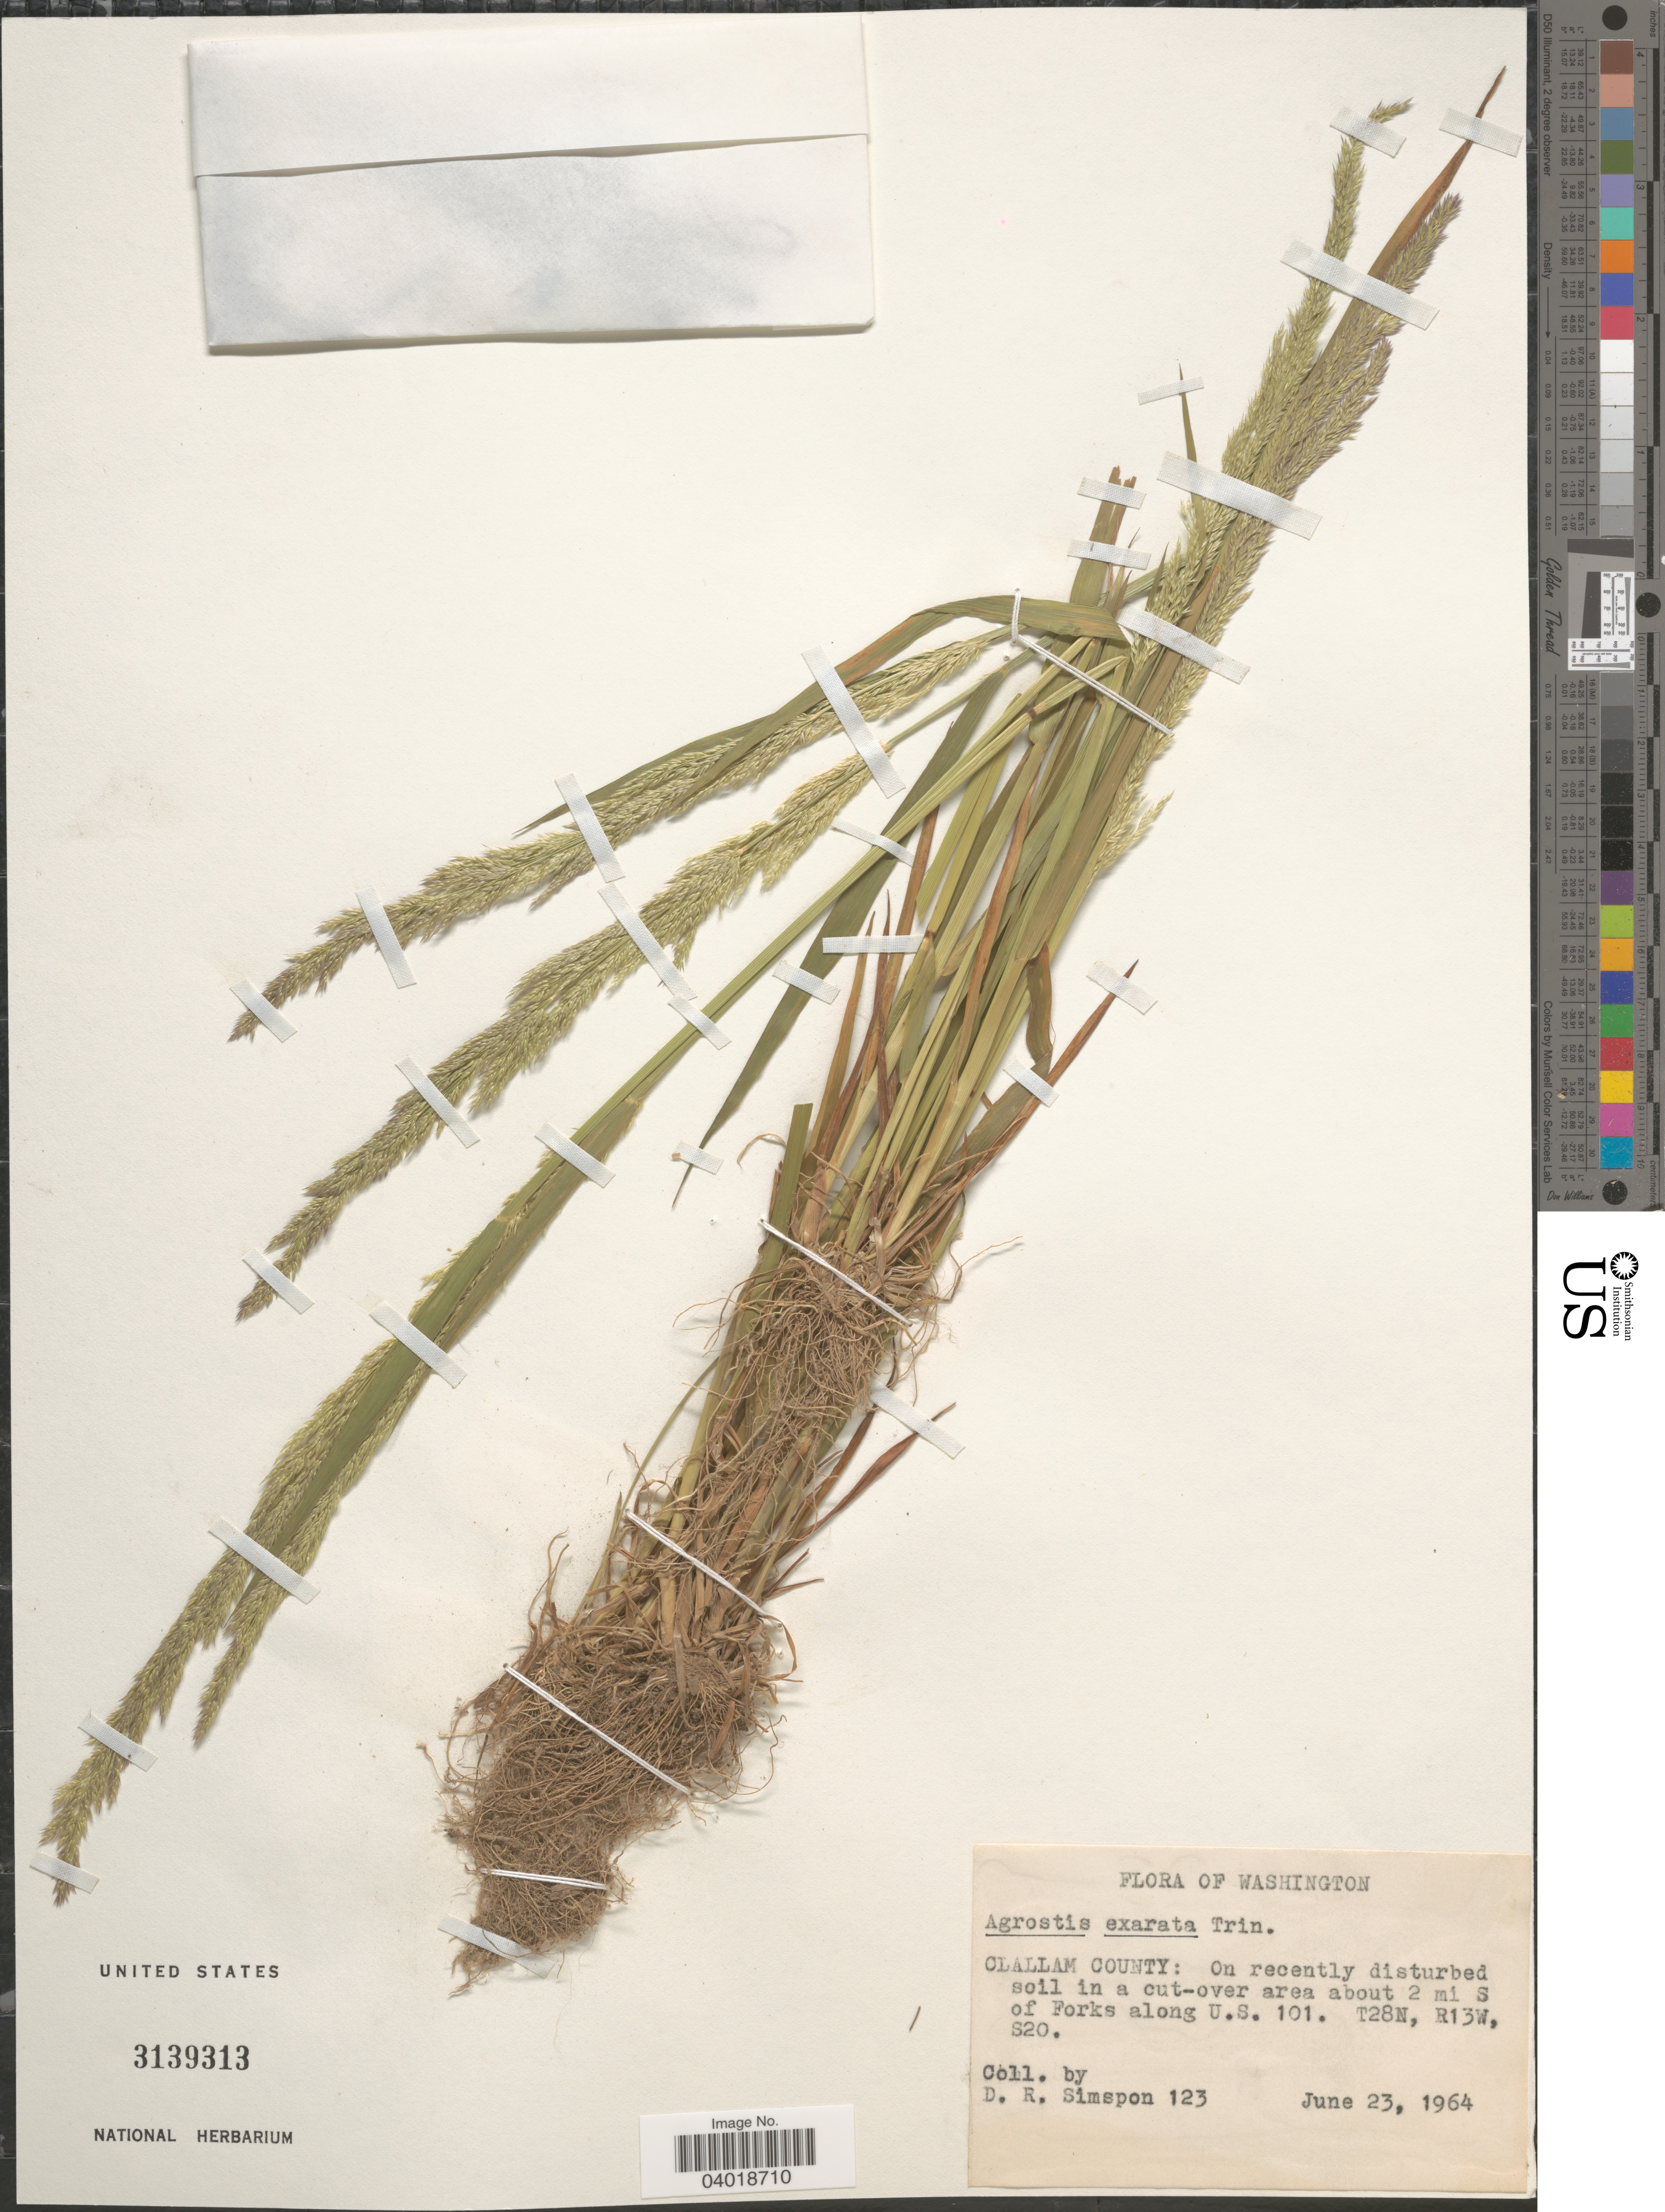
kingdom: Plantae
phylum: Tracheophyta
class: Liliopsida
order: Poales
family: Poaceae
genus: Agrostis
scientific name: Agrostis exarata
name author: Trin.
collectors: D. R. Simpson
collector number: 123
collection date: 1964-06-23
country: United States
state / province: Washington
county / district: Clallam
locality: Clallam County: On recently disturbed soil in a cut-over area about 2 mi S of Forks along U.S. 101. T28N, R13W, S20.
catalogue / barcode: US 3139313